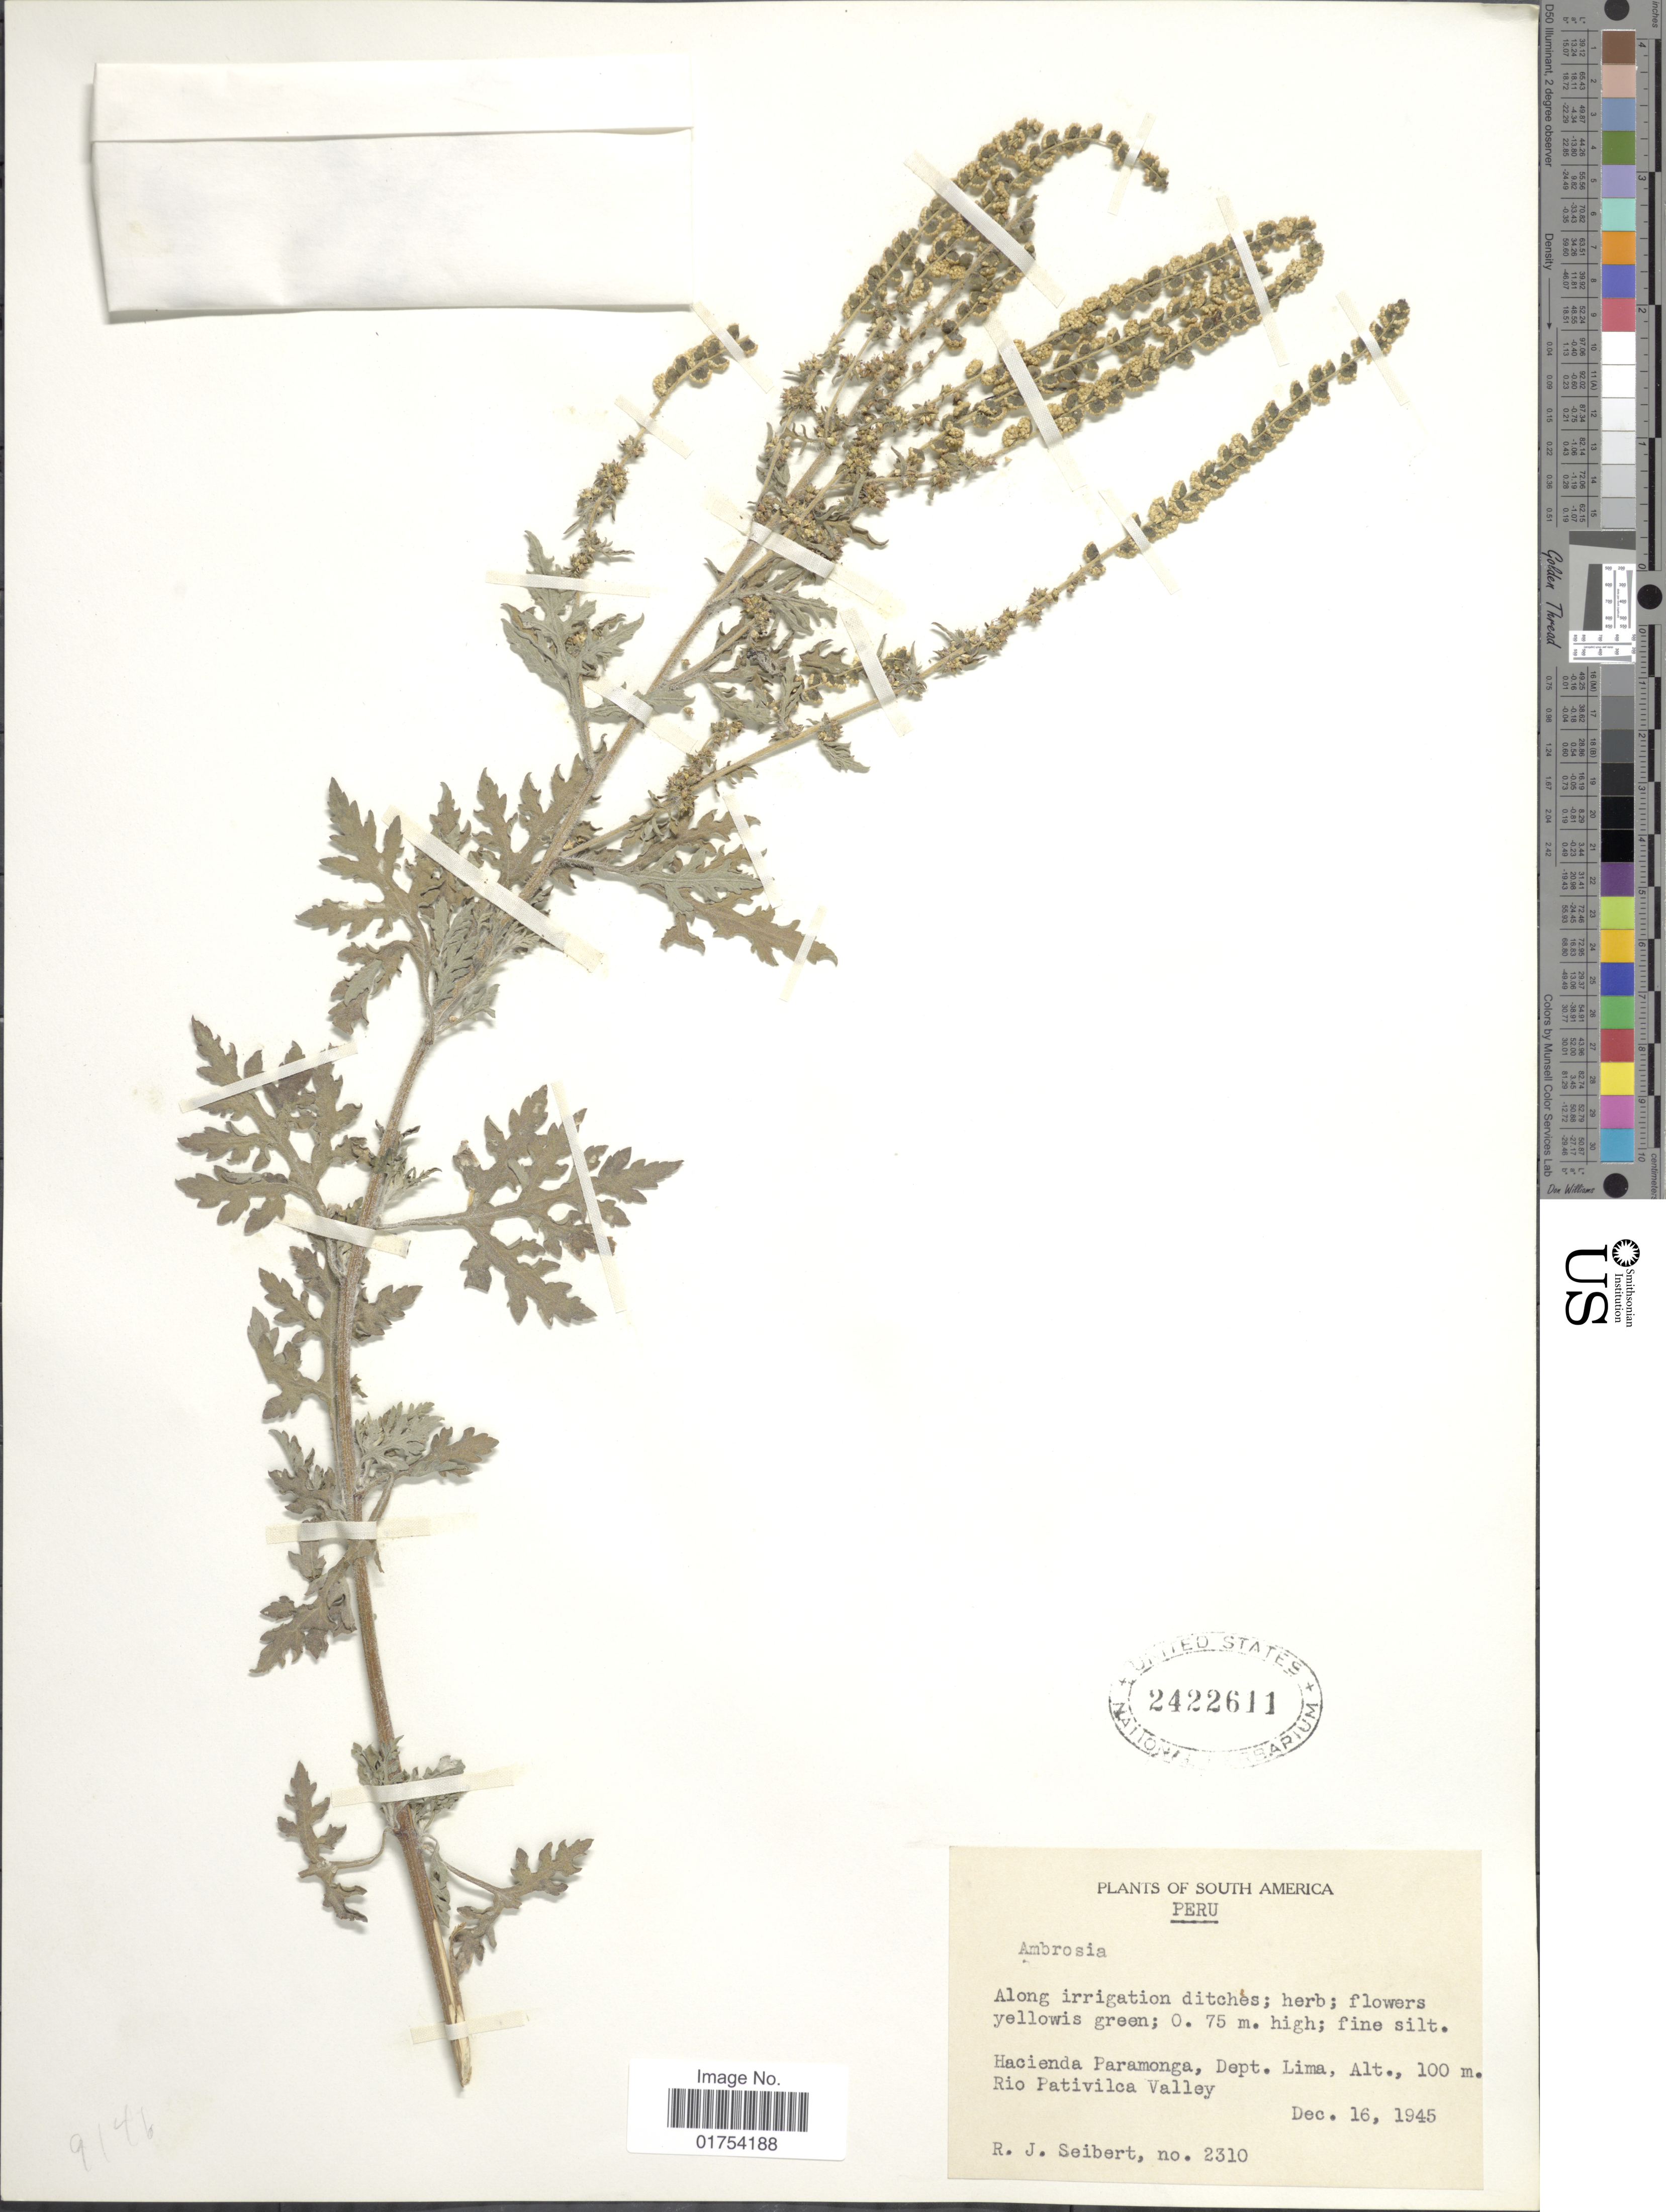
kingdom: Plantae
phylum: Tracheophyta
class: Magnoliopsida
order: Asterales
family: Asteraceae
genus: Ambrosia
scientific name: Ambrosia sp.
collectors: R. J. Seibert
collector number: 2310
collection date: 1945-12-16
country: Peru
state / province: Lima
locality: Hacienda Paramonga, Rio Pativilca Valley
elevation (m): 100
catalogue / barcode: US 2422611